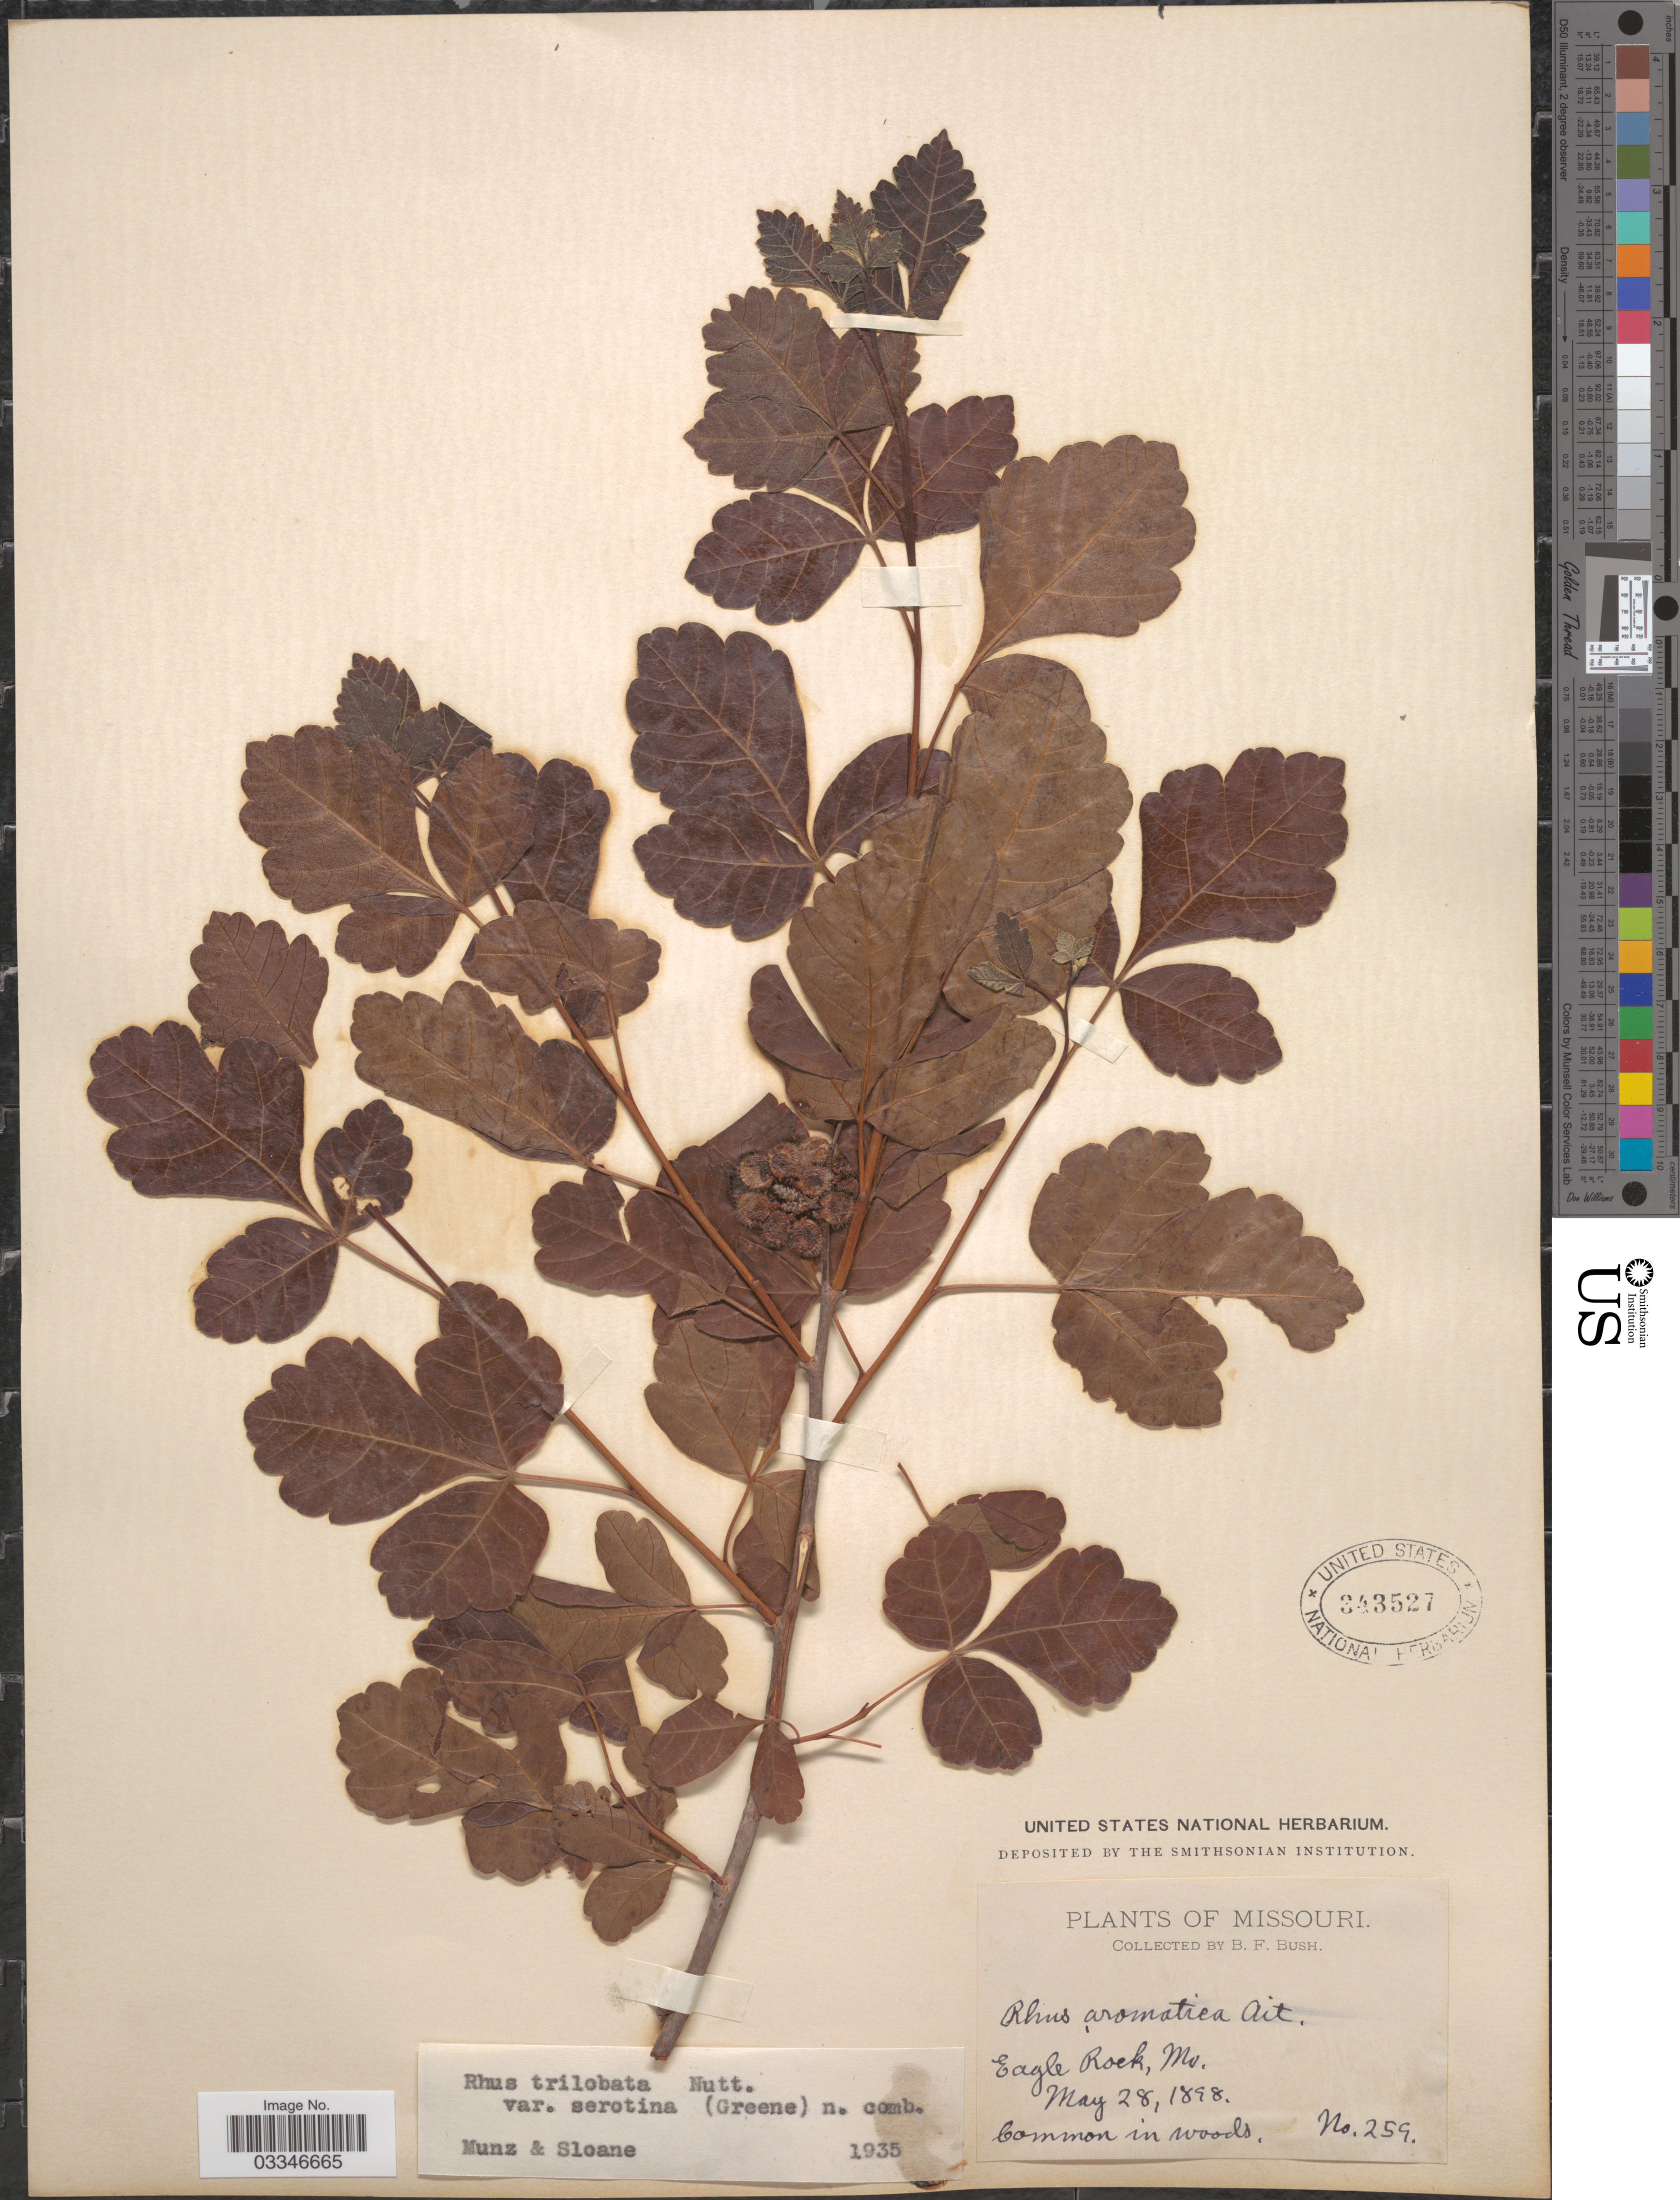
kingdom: Plantae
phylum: Tracheophyta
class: Magnoliopsida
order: Sapindales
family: Anacardiaceae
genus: Rhus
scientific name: Rhus trilobata var. serotina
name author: (Greene) F.A. Barkley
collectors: B. F. Bush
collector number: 259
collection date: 1898-05-28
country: United States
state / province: Missouri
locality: Eagle Rock.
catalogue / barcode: US 343527